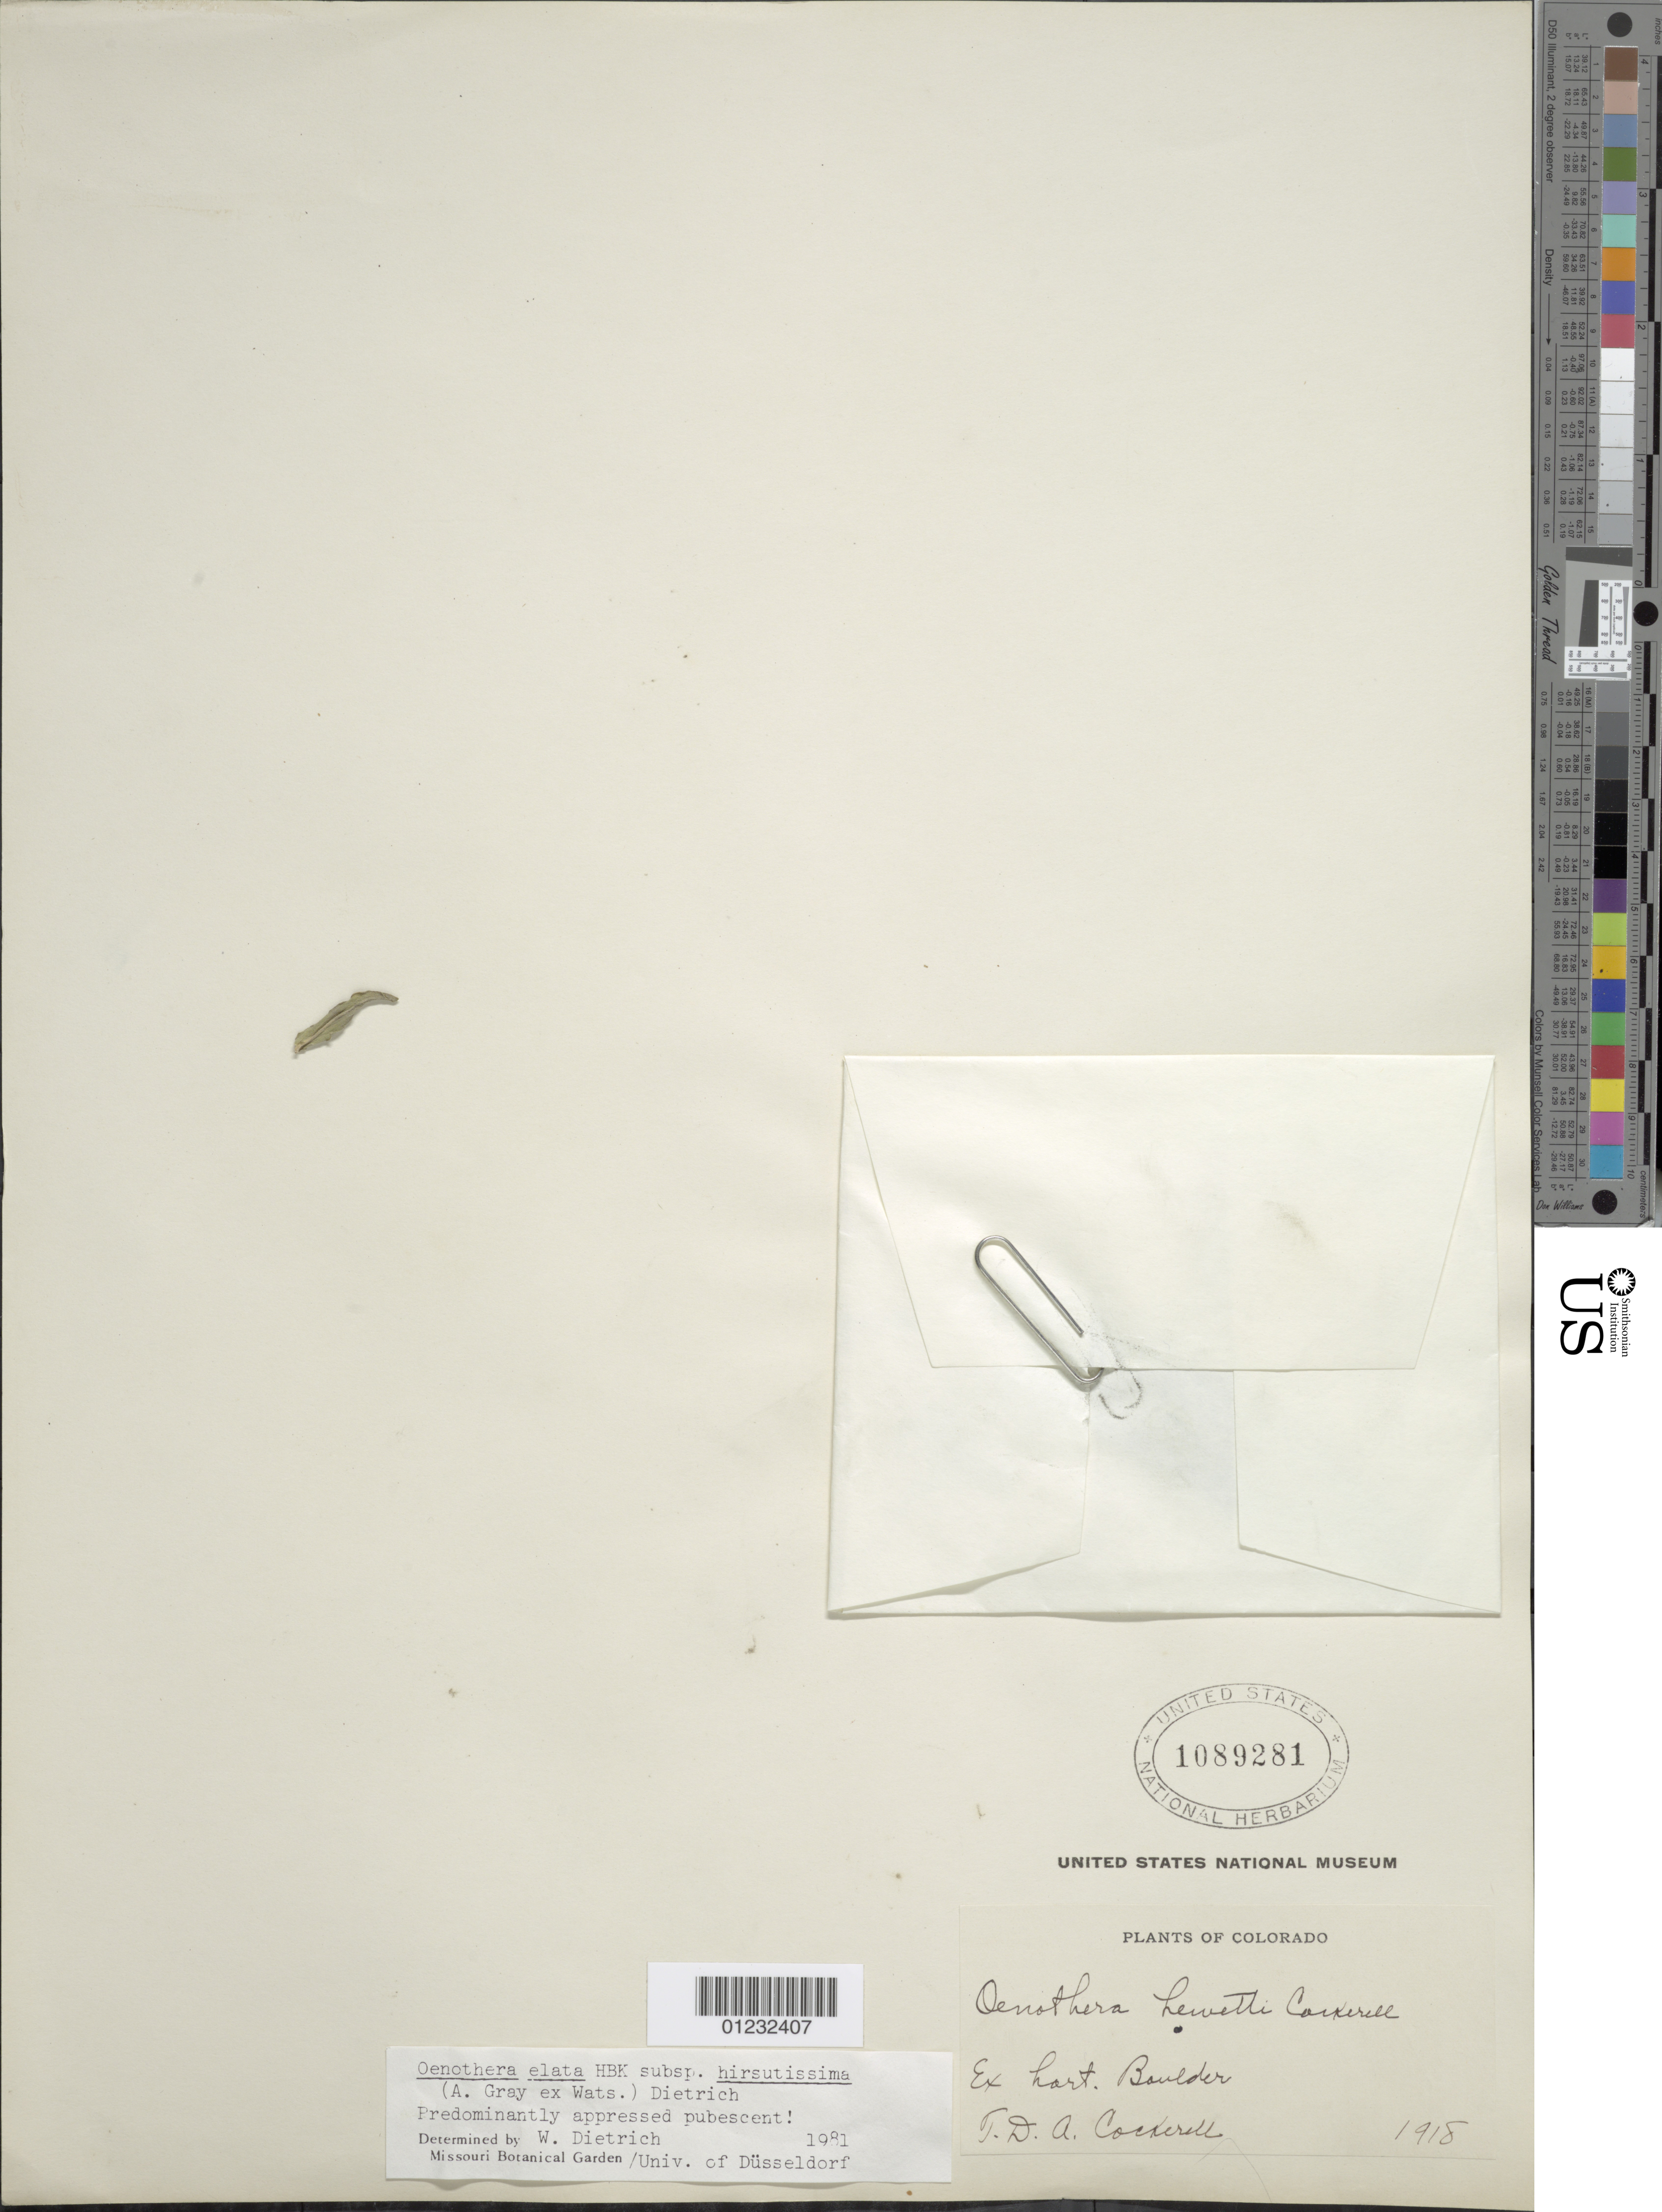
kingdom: Plantae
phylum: Tracheophyta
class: Magnoliopsida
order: Myrtales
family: Onagraceae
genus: Oenothera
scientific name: Oenothera elata subsp. hirsutissima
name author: (A. Gray ex S. Watson) W. Dietr.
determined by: Dietrich, W.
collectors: T. Cockerell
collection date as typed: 1918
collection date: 1918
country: United States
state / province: Colorado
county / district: Boulder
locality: Ex. hort. Boulder.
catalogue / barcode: US 1089281